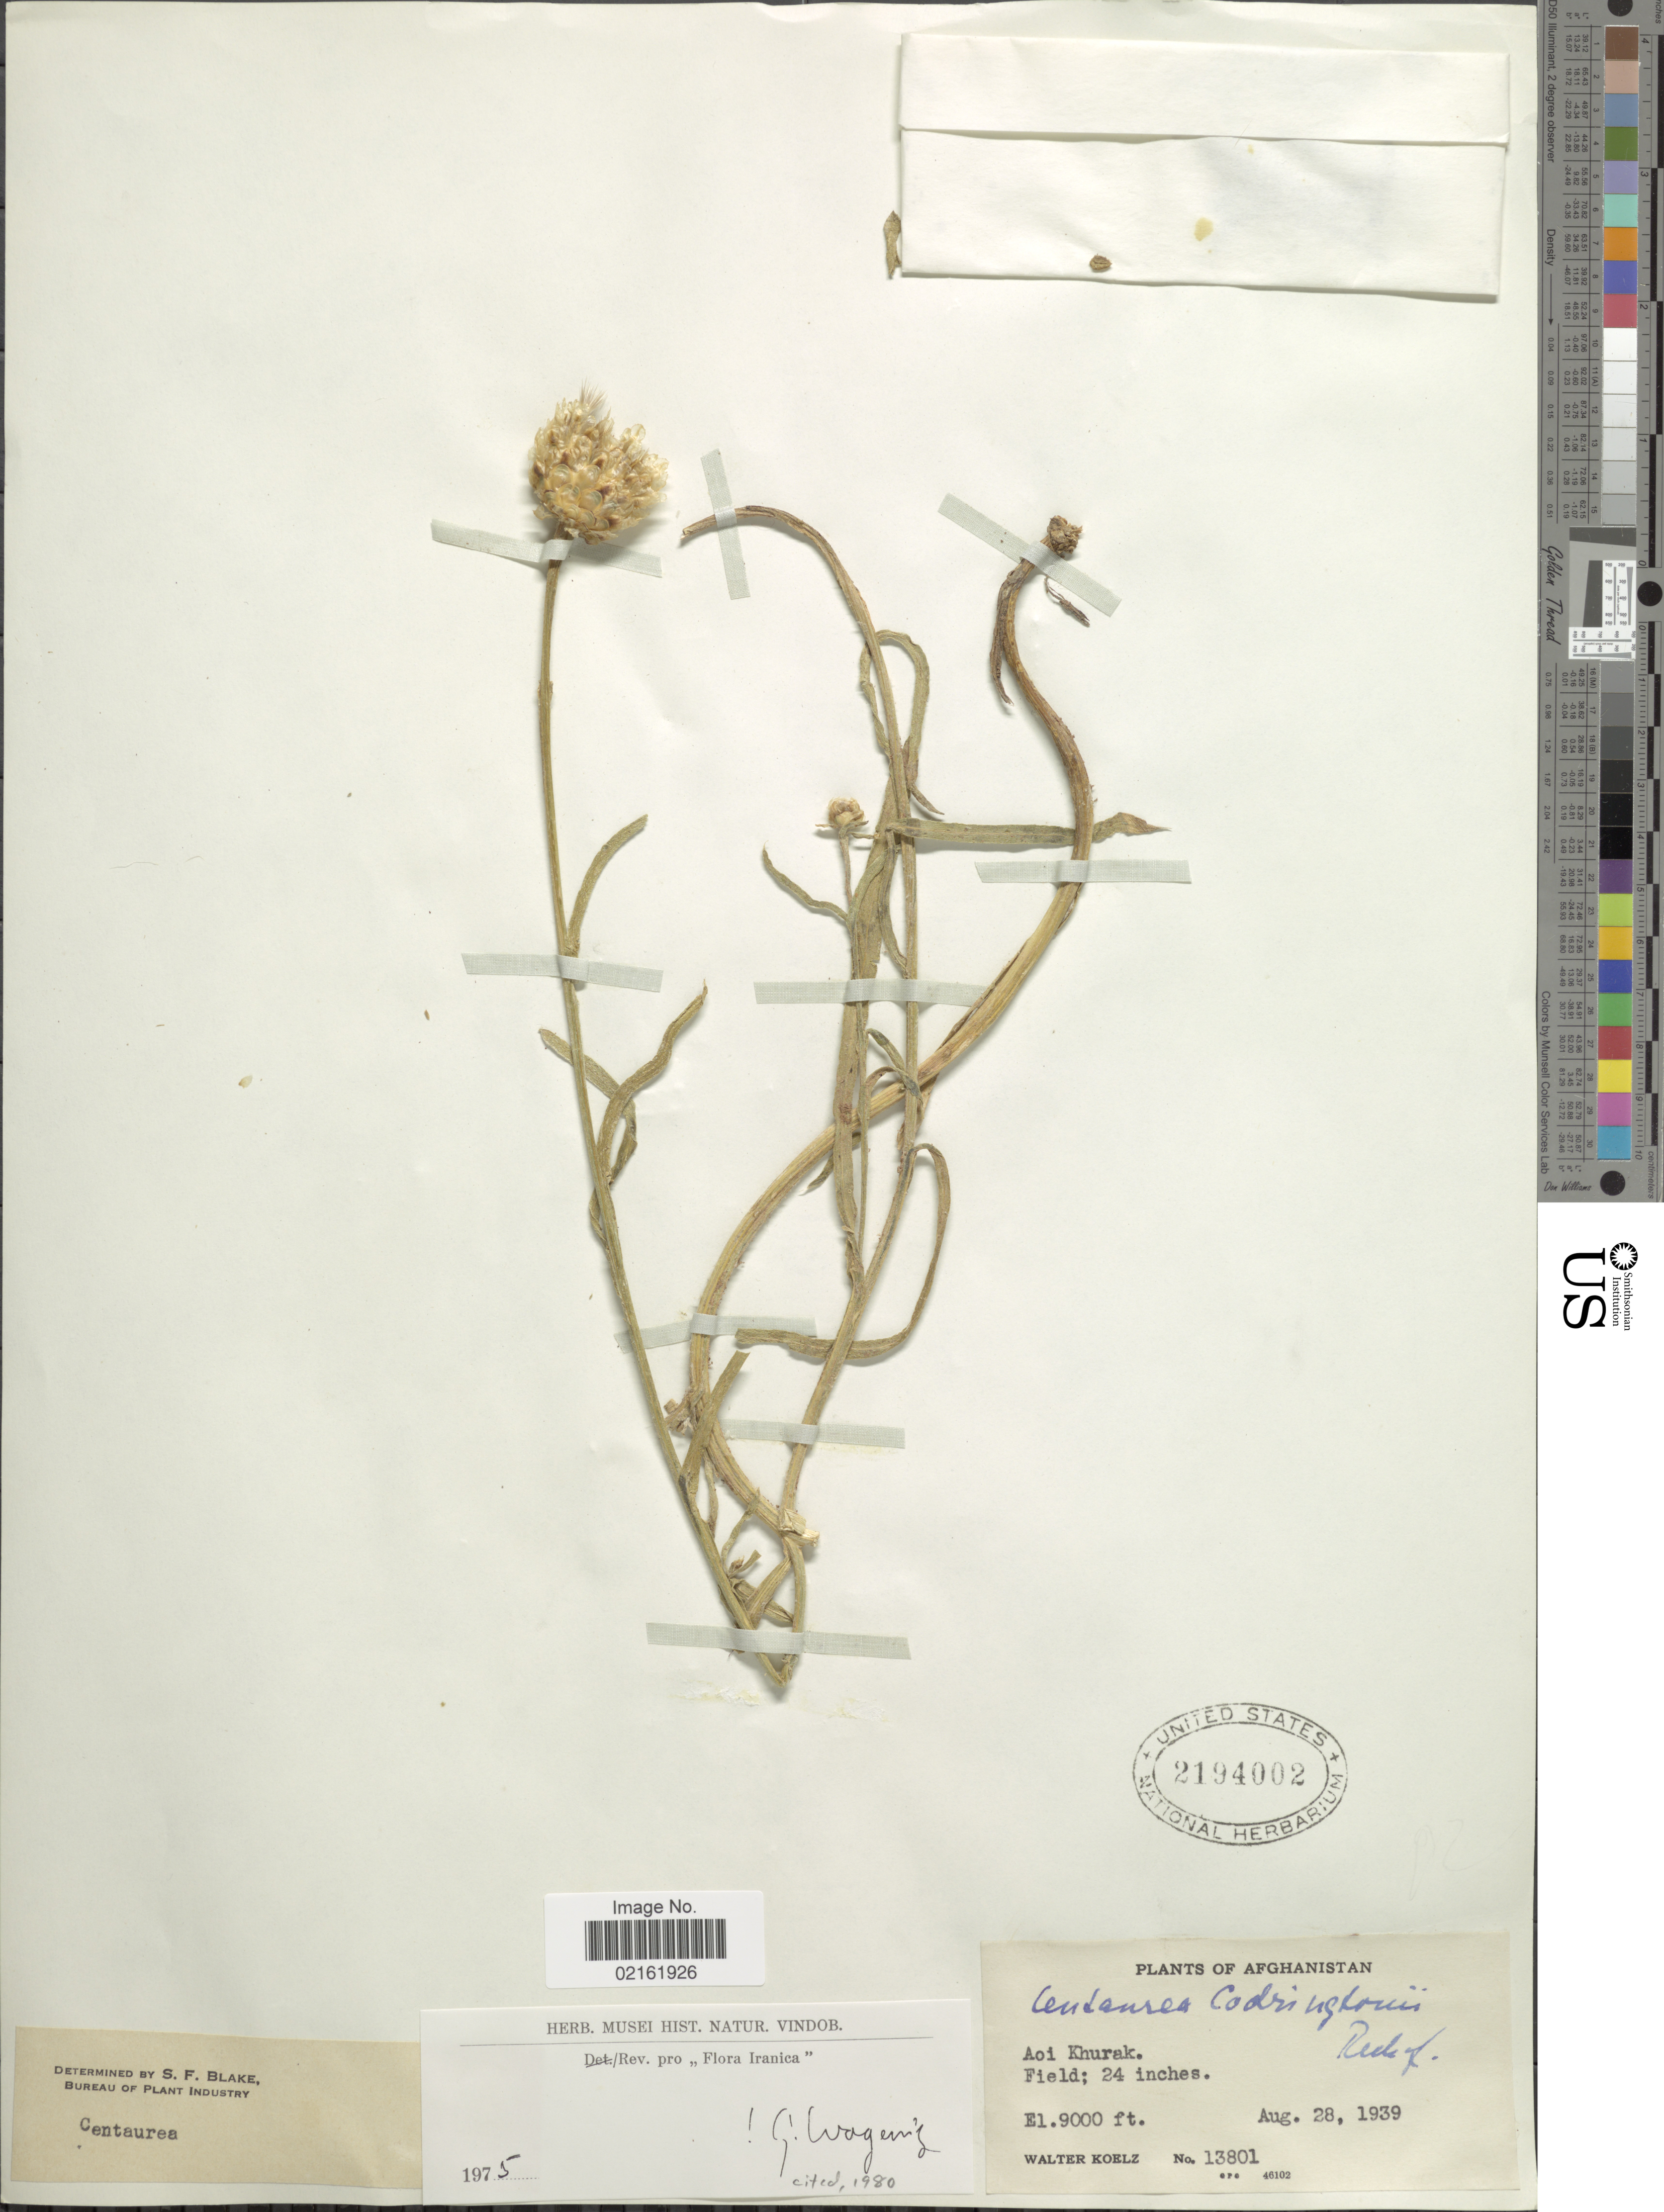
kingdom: Plantae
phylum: Tracheophyta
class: Magnoliopsida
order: Asterales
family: Asteraceae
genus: Centaurea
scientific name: Centaurea codringtonii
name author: Rech. f.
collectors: W. N. Koelz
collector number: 13801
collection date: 1939-08-28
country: Afghanistan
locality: Aoi Khurak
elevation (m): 2743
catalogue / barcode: US 2194002